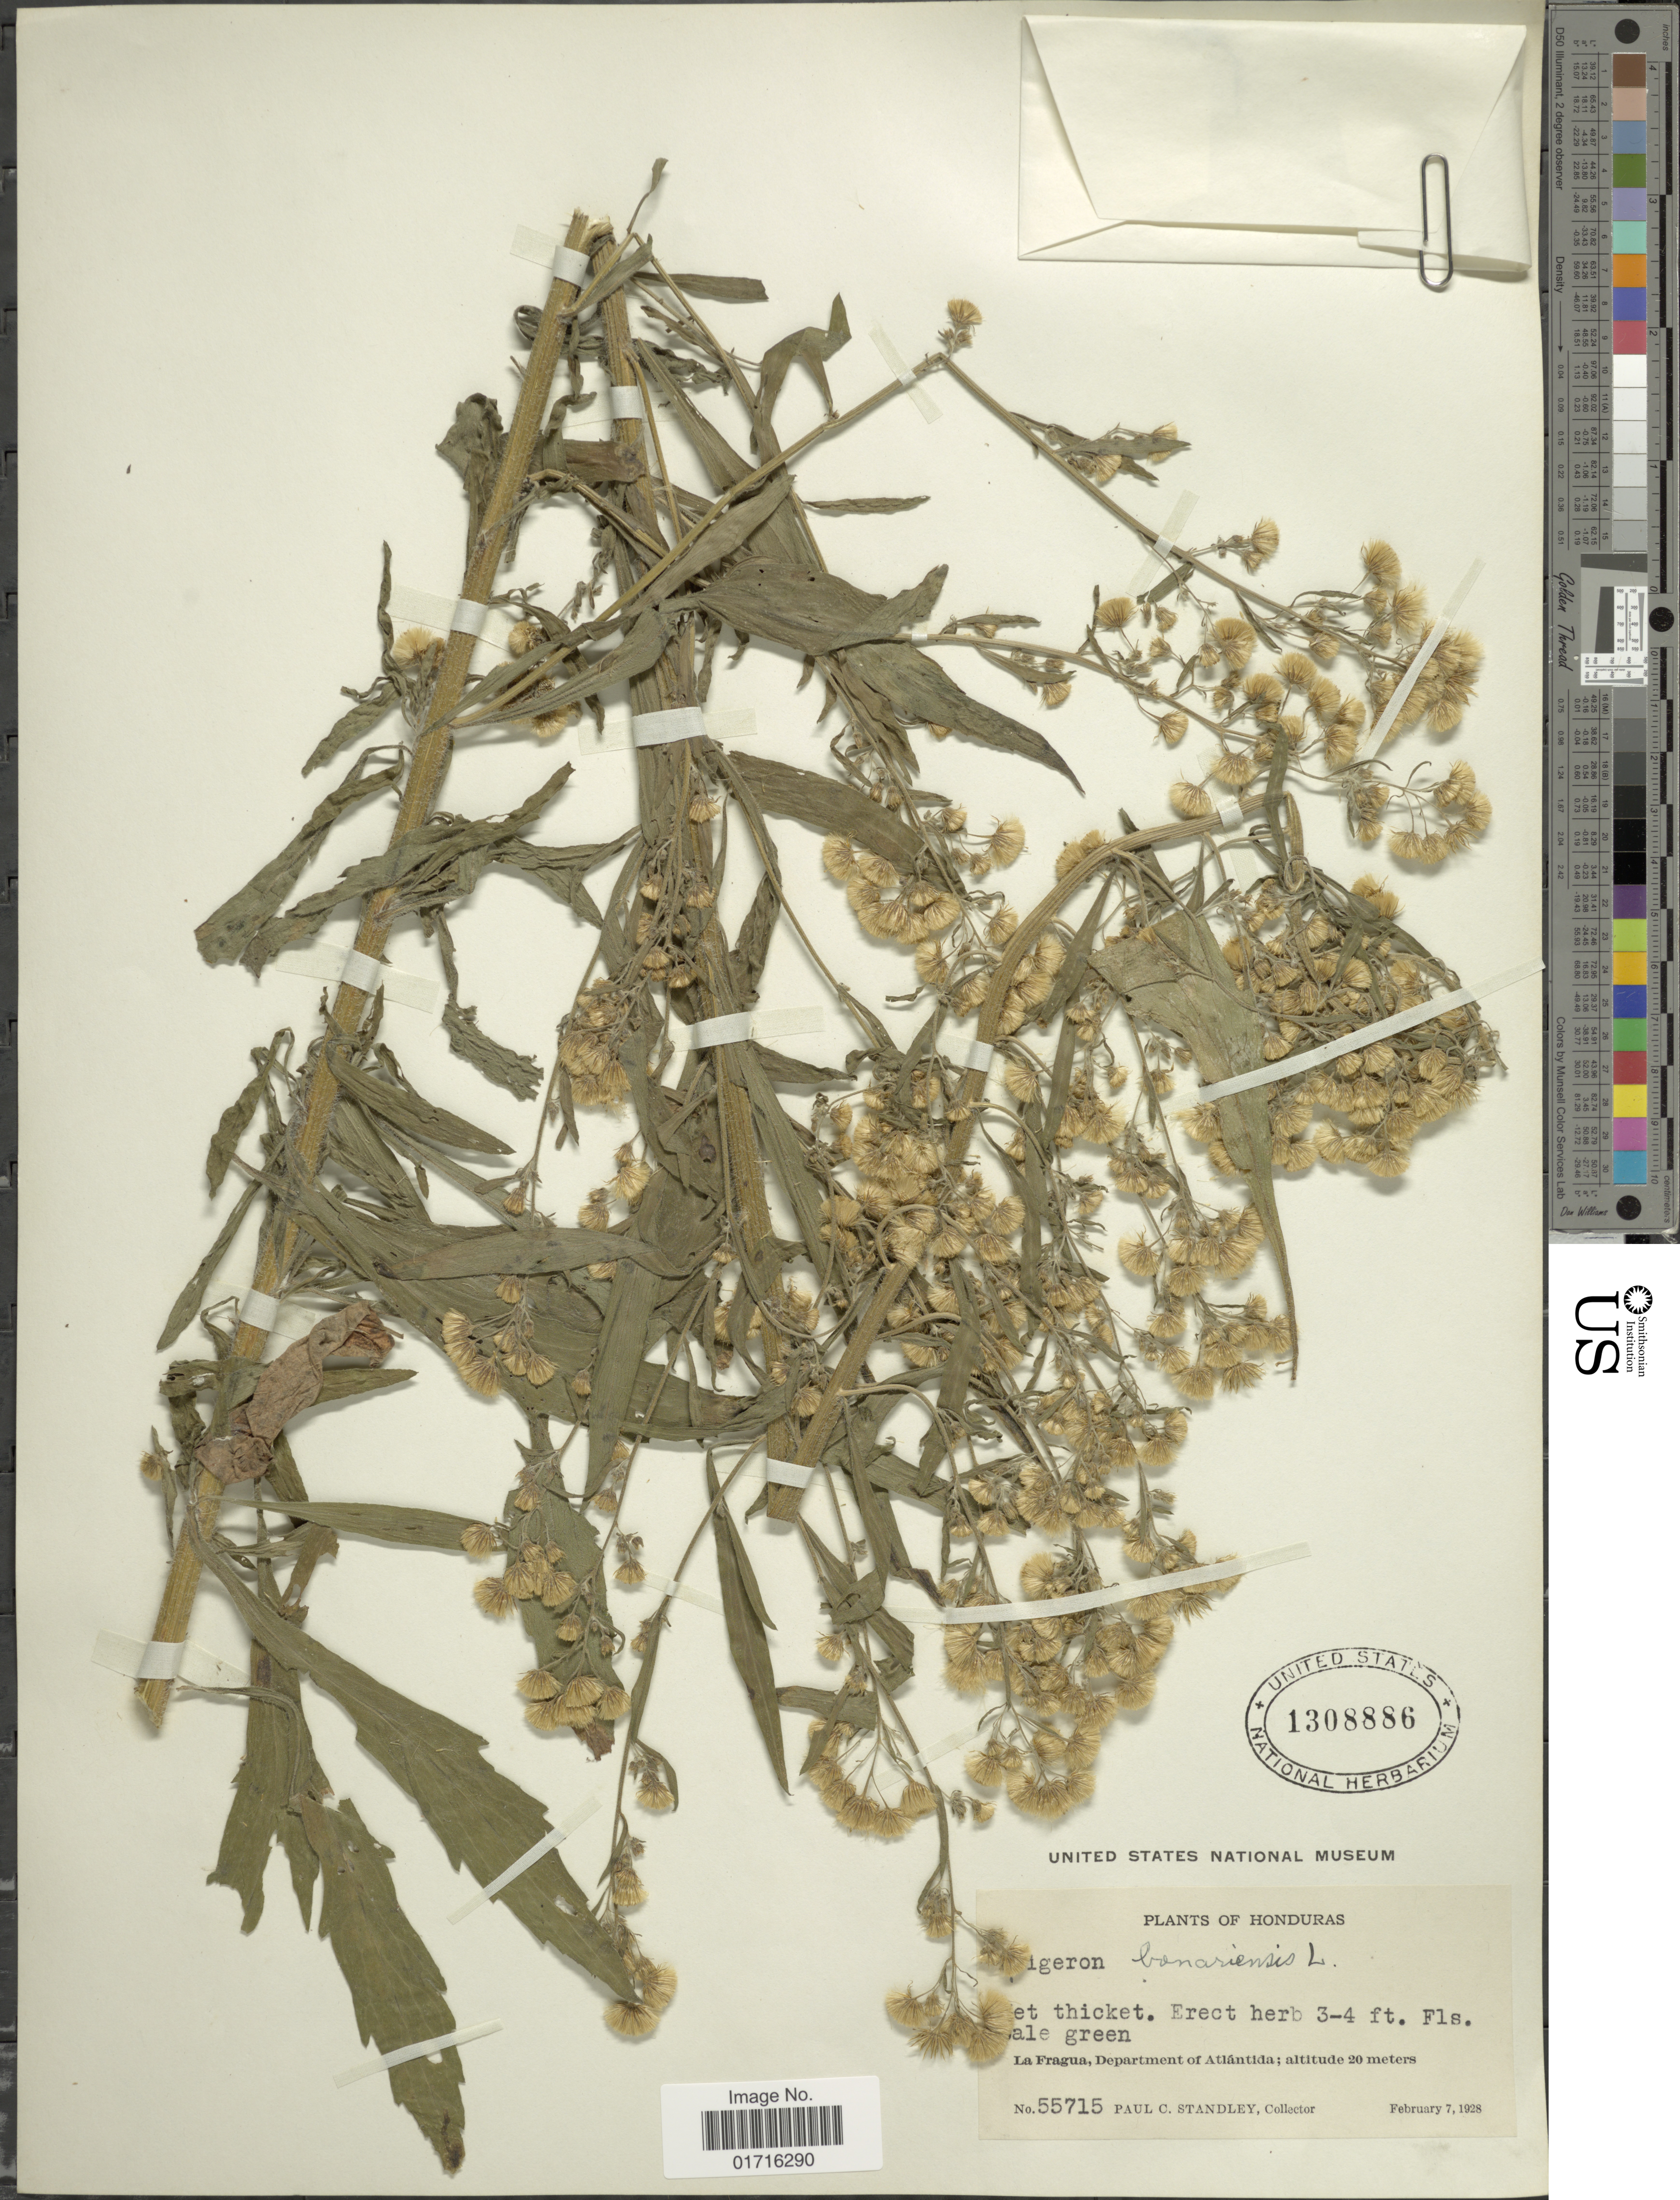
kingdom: Plantae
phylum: Tracheophyta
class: Magnoliopsida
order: Asterales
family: Asteraceae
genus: Conyza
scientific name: Conyza bonariensis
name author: (L.) Cronq.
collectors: P. C. Standley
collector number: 55715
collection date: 1928-02-07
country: Honduras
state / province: Atlántida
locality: La Fragua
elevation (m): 20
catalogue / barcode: US 1308886